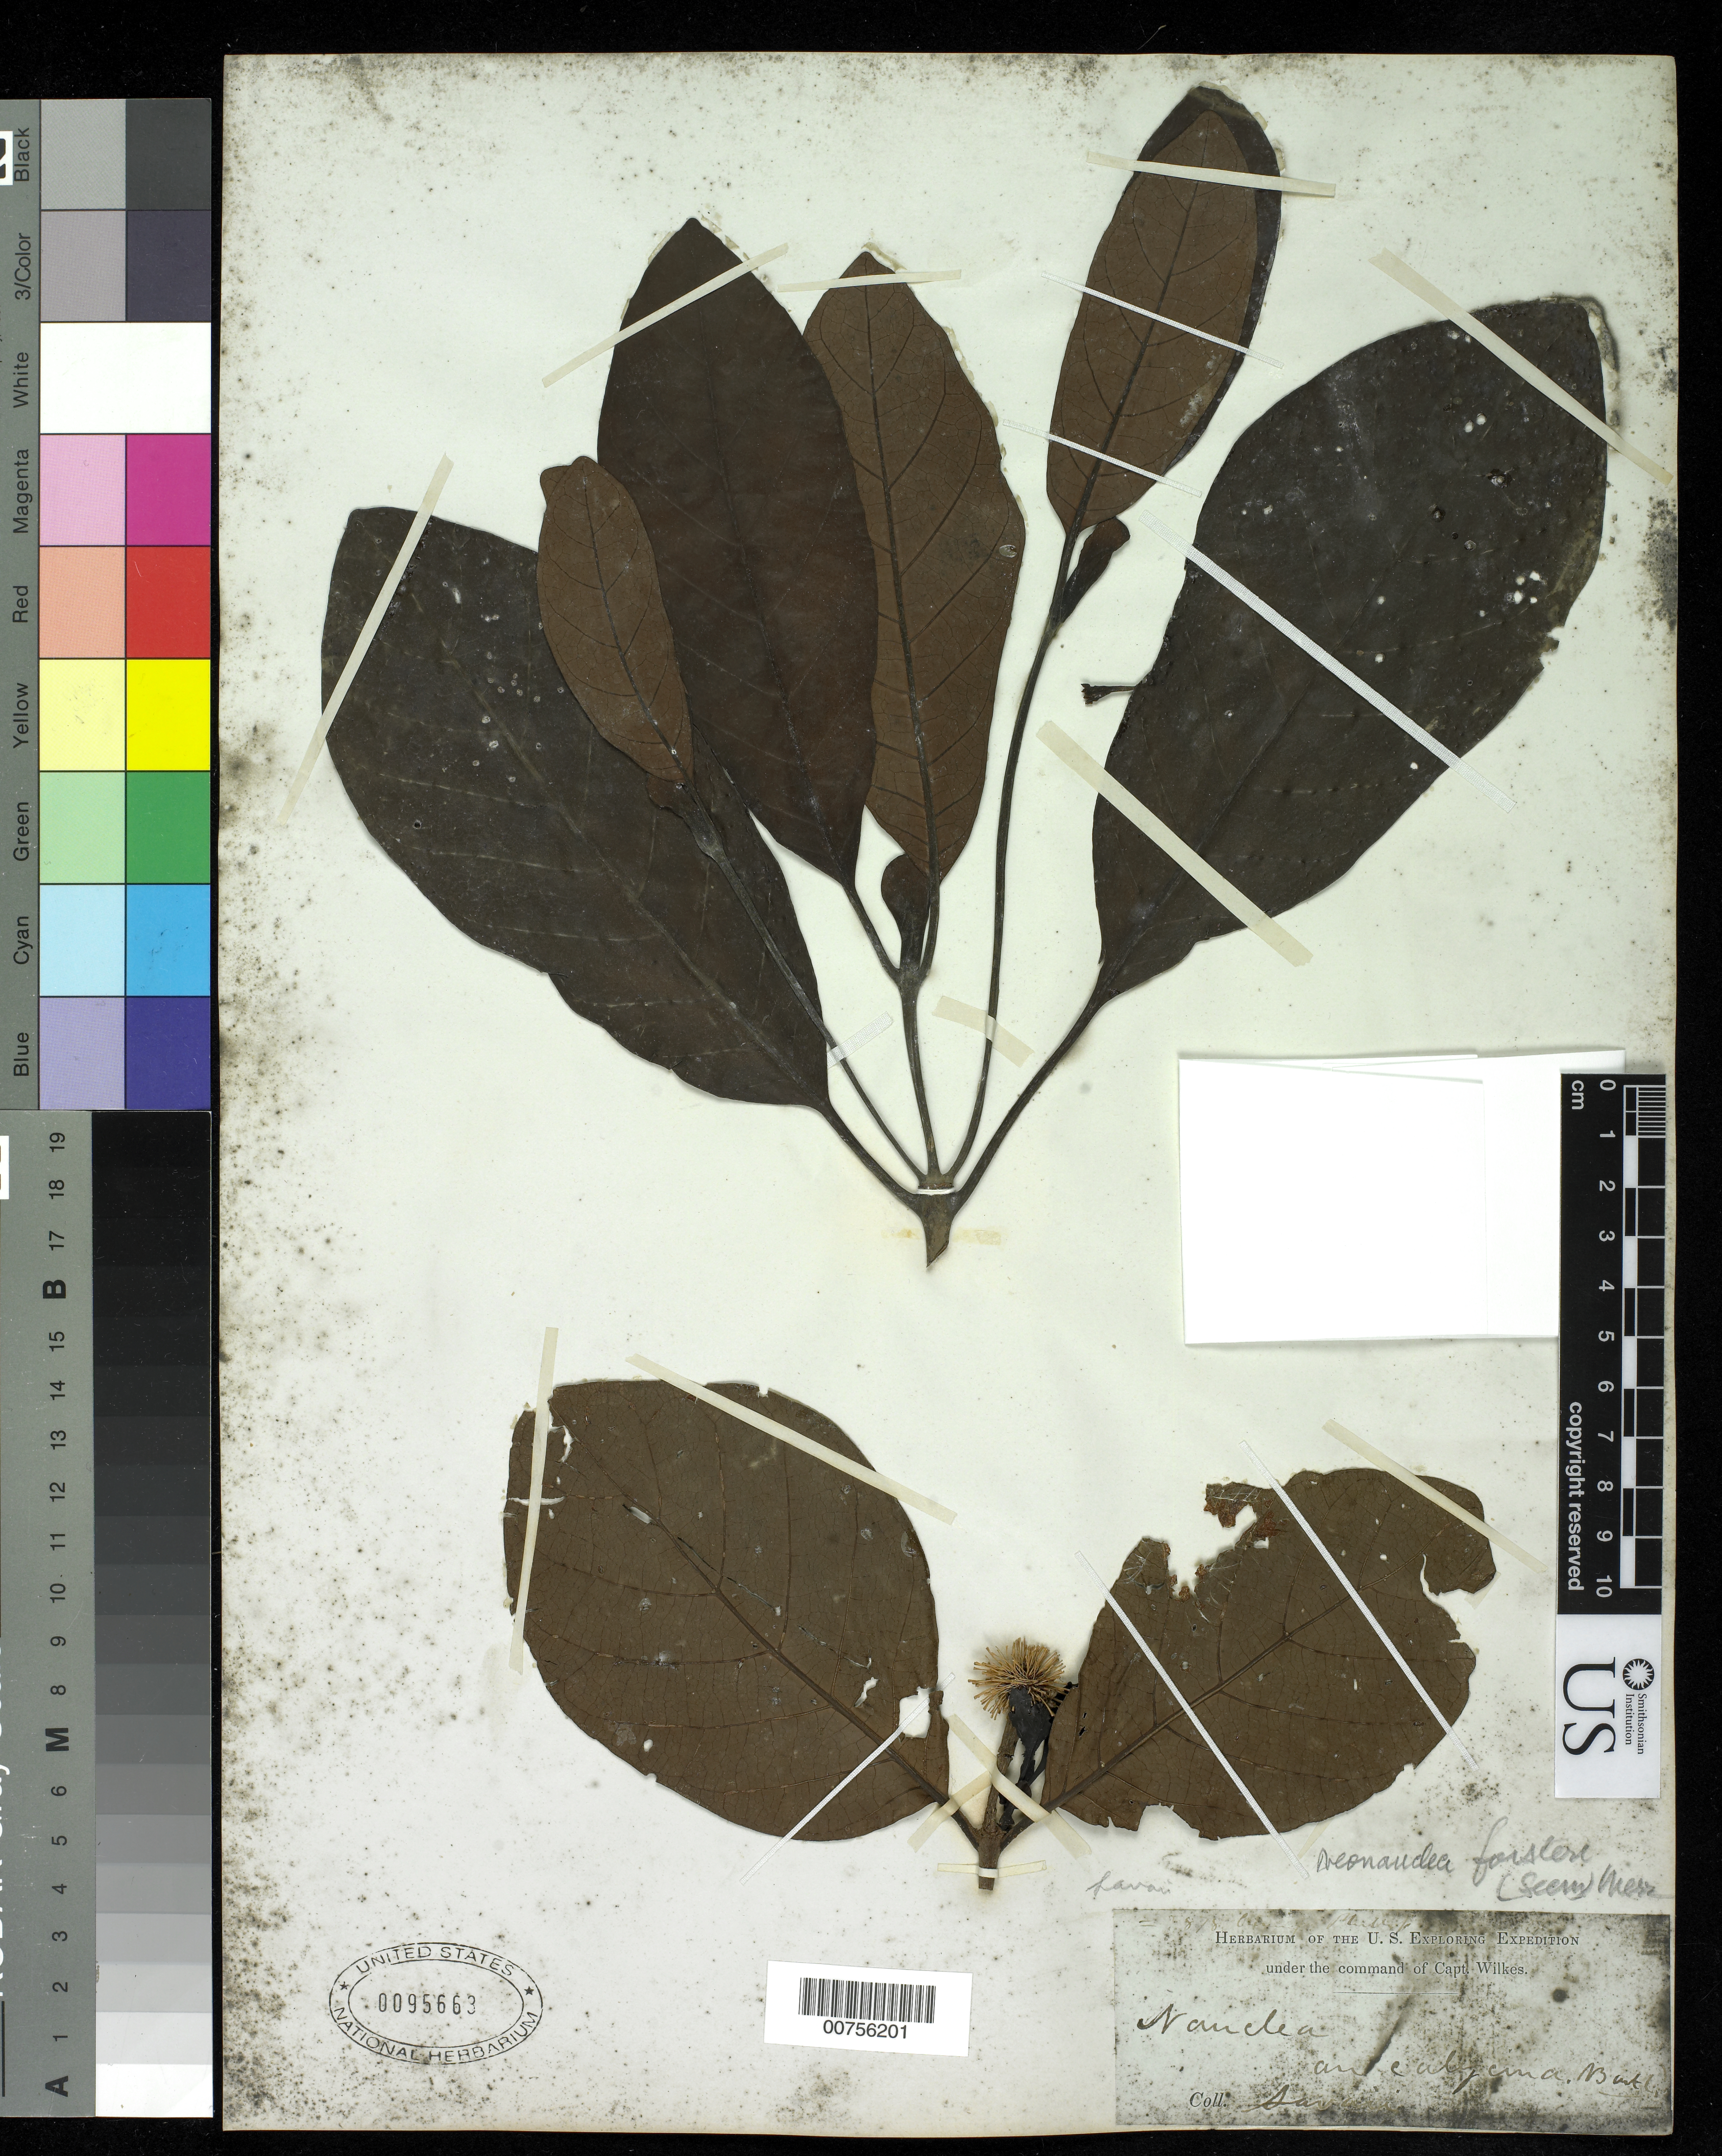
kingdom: Plantae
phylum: Tracheophyta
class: Magnoliopsida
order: Gentianales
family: Rubiaceae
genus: Neonauclea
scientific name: Neonauclea forsteri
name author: (Seem.) Merr.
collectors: Wilkes Explor. Exped.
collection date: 1838/1842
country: Samoa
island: Savai'i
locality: Savaii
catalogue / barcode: US 95663